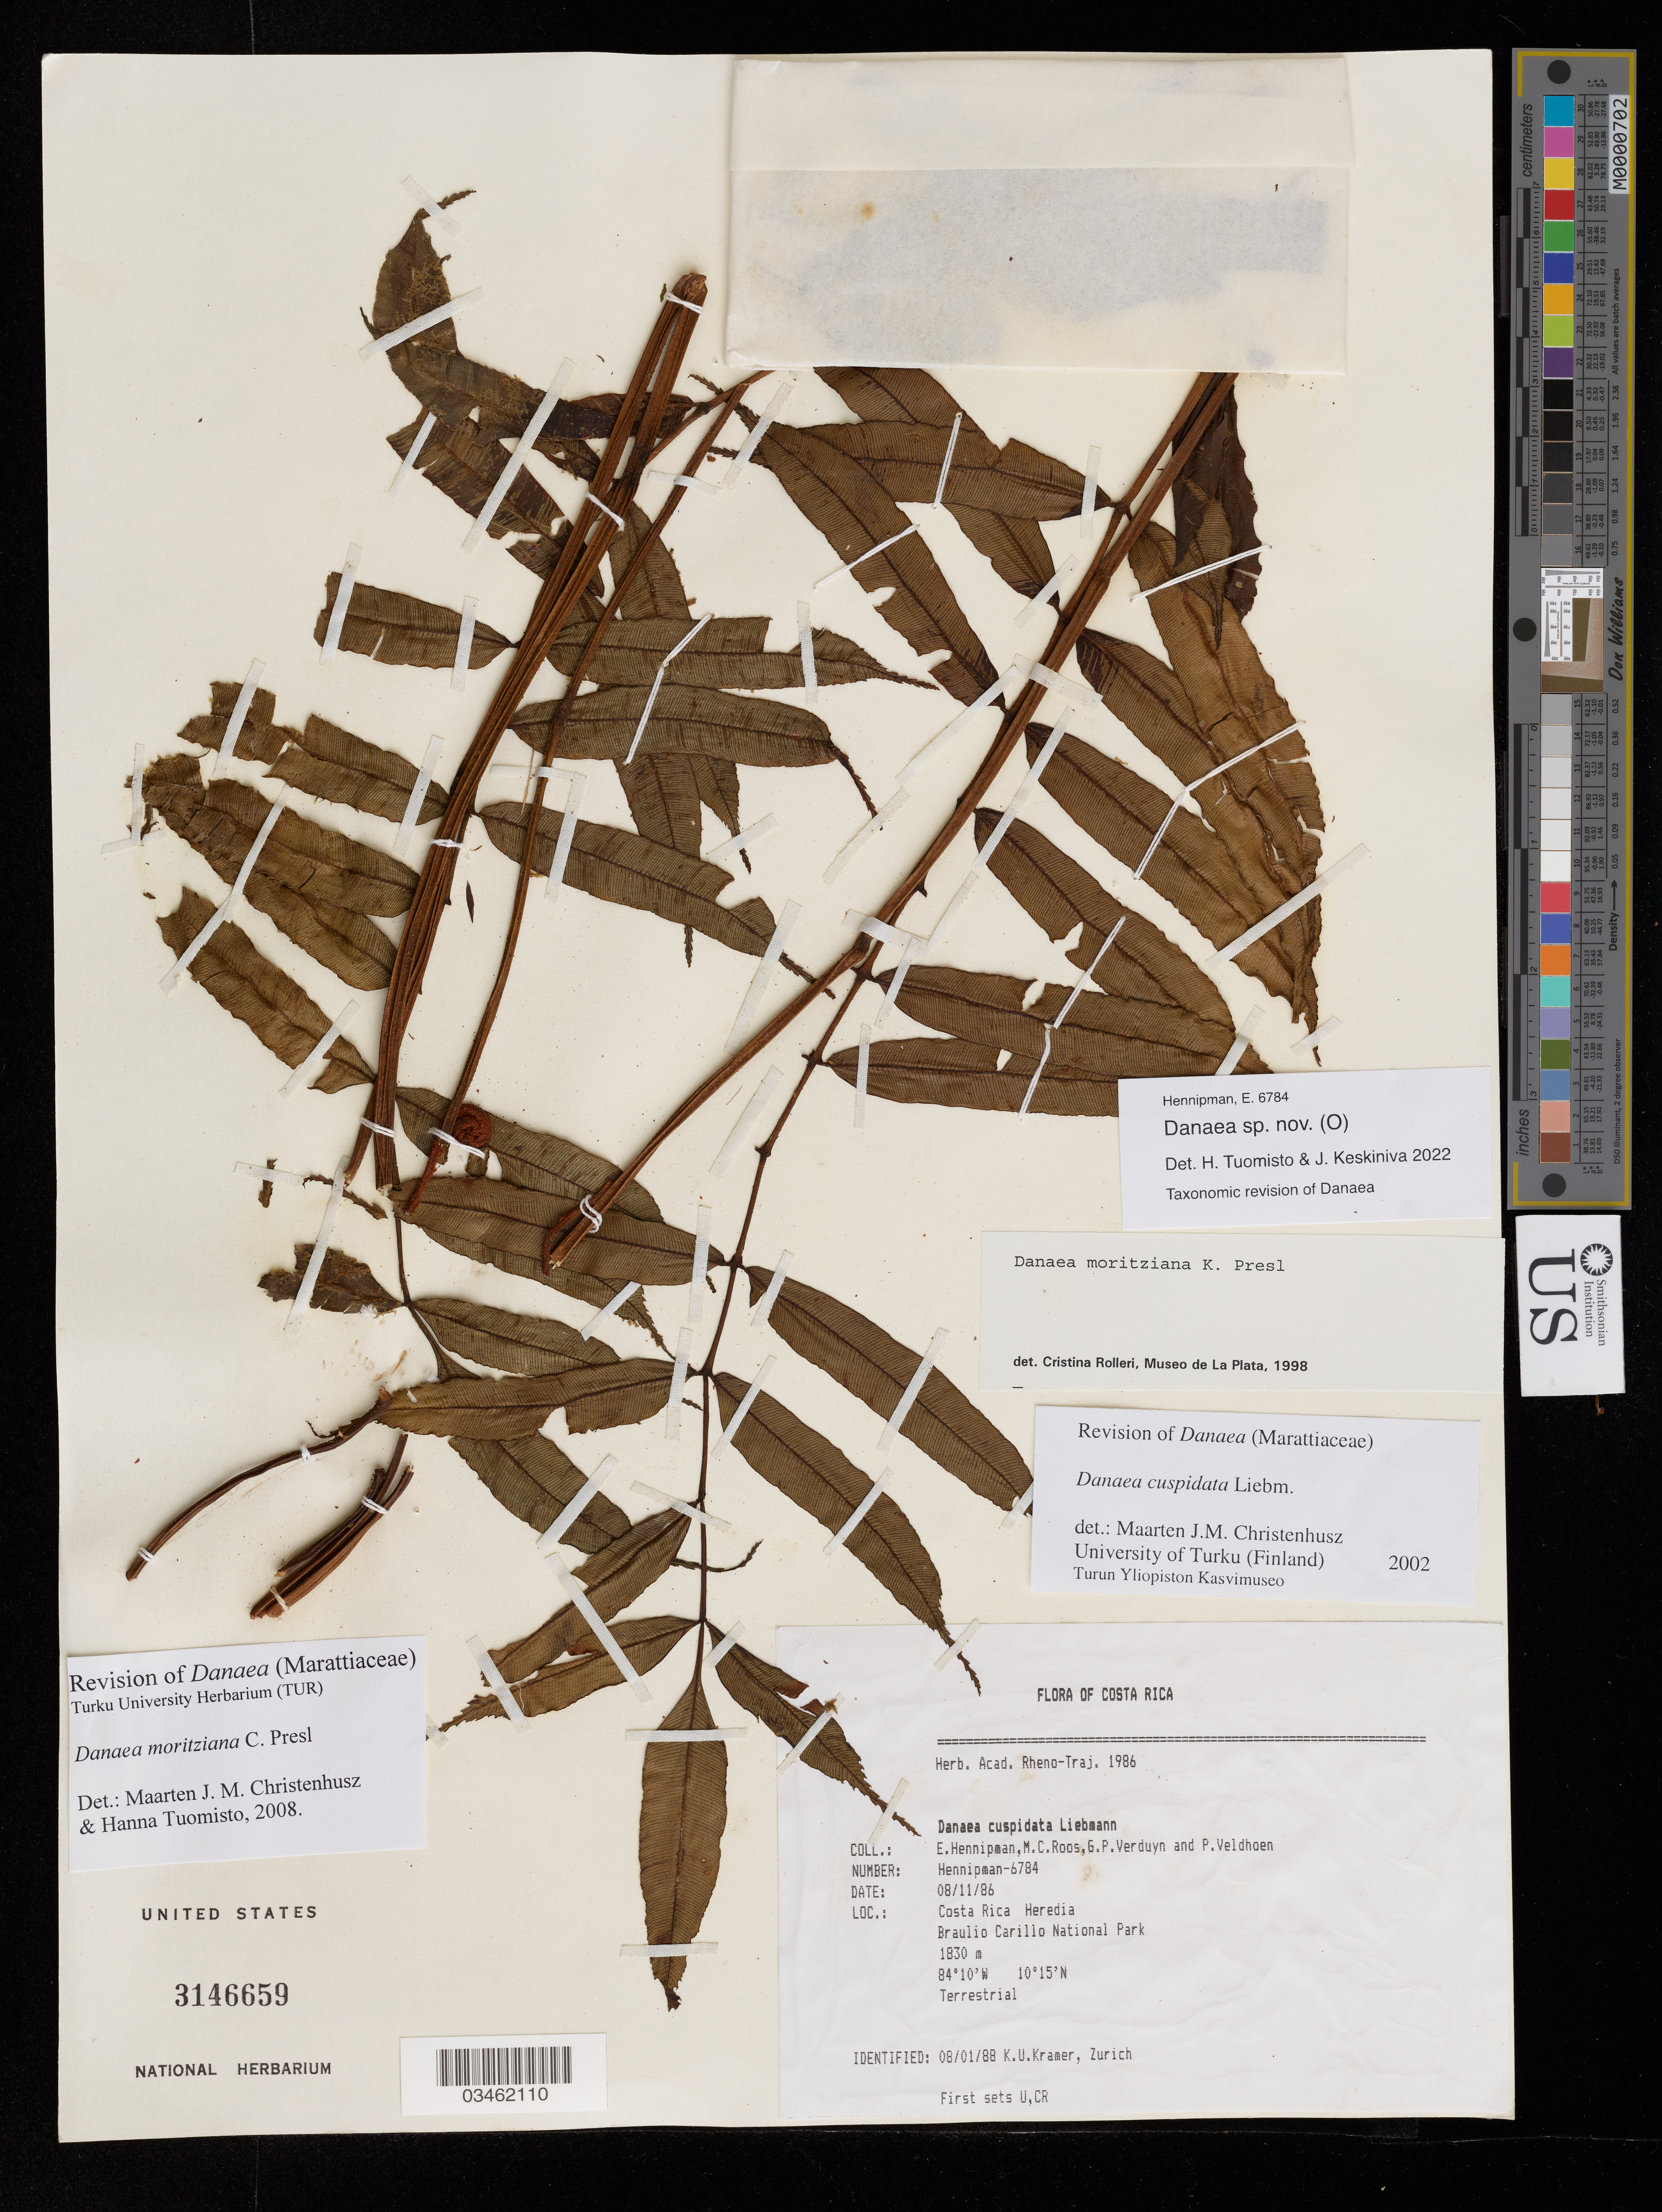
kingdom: Plantae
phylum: Tracheophyta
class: Polypodiopsida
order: Marattiales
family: Marattiaceae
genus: Danaea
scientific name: Danaea sp.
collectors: E. Hennipman, M. C. Roos, G. Verduyn & P. Veldhoen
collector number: Hennipman-6784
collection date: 1986-11-08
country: Costa Rica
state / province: Heredia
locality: Braulio Carillo National Park.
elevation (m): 1830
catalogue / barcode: US 3146659